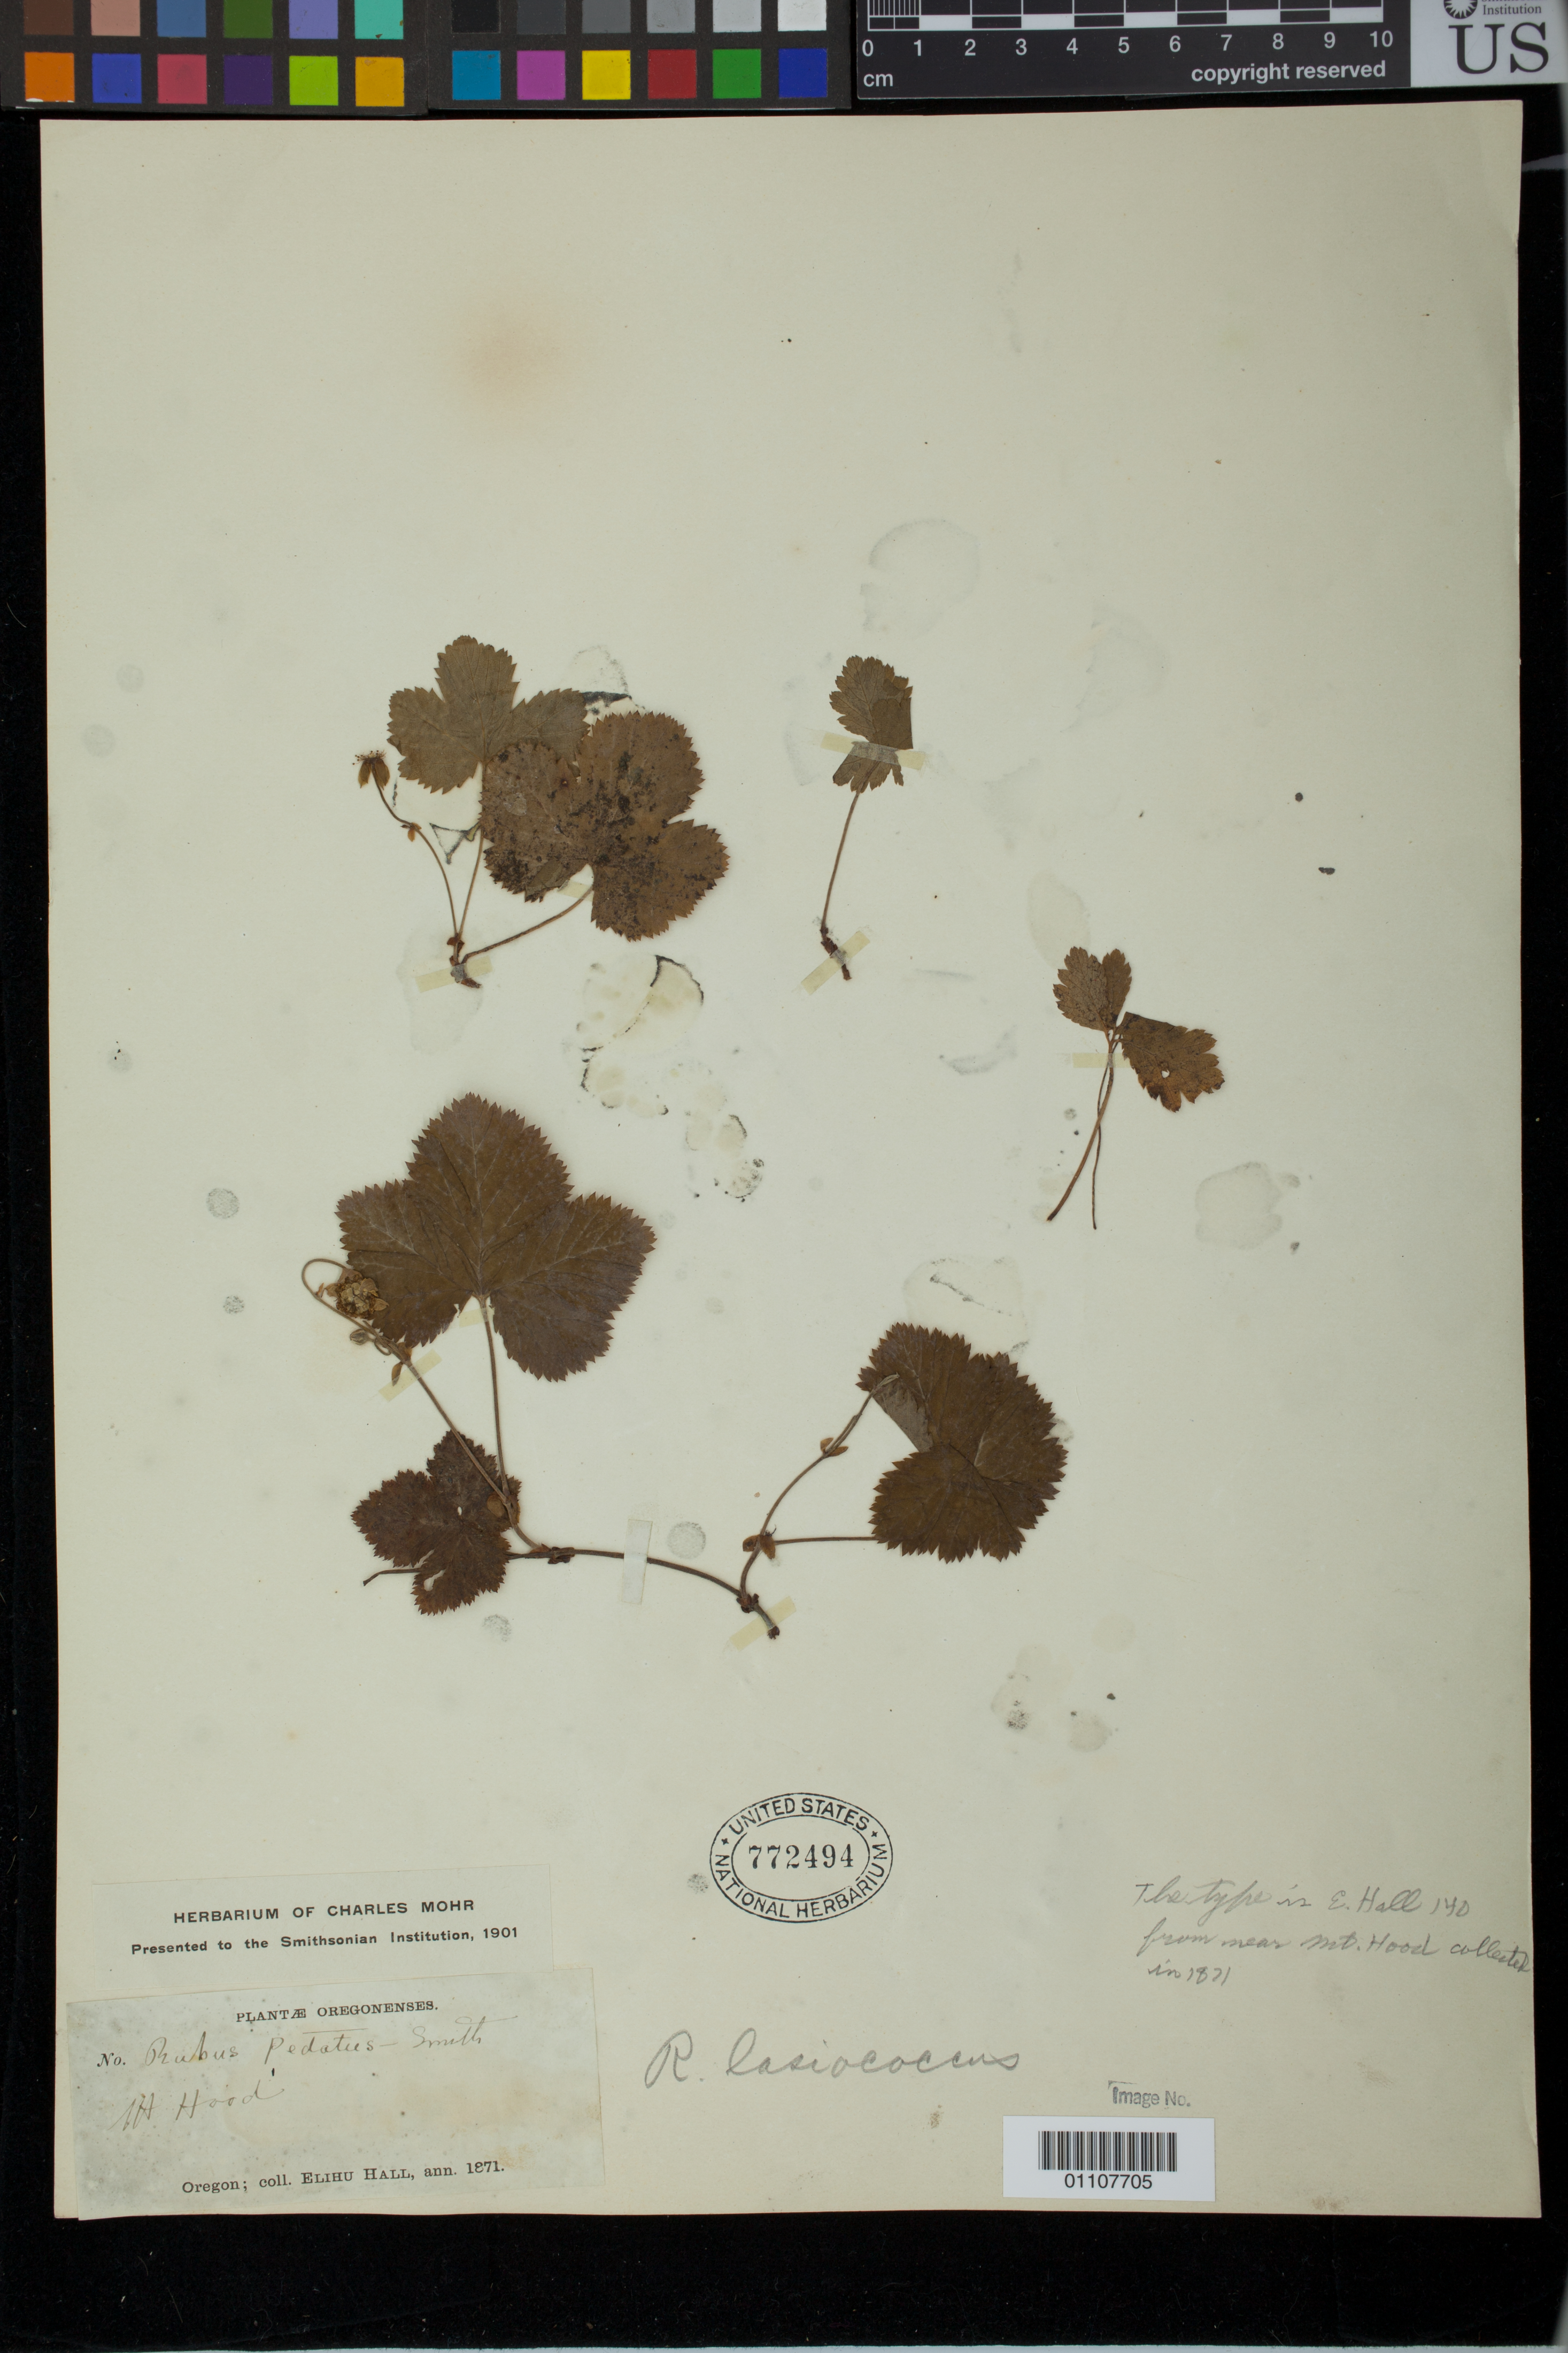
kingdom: Plantae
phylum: Tracheophyta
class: Magnoliopsida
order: Rosales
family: Rosaceae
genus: Rubus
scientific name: Rubus lasiococcus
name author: A. Gray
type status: Syntype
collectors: E. Hall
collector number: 140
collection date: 1871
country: United States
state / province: Oregon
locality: Mount Hood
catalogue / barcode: US 772494